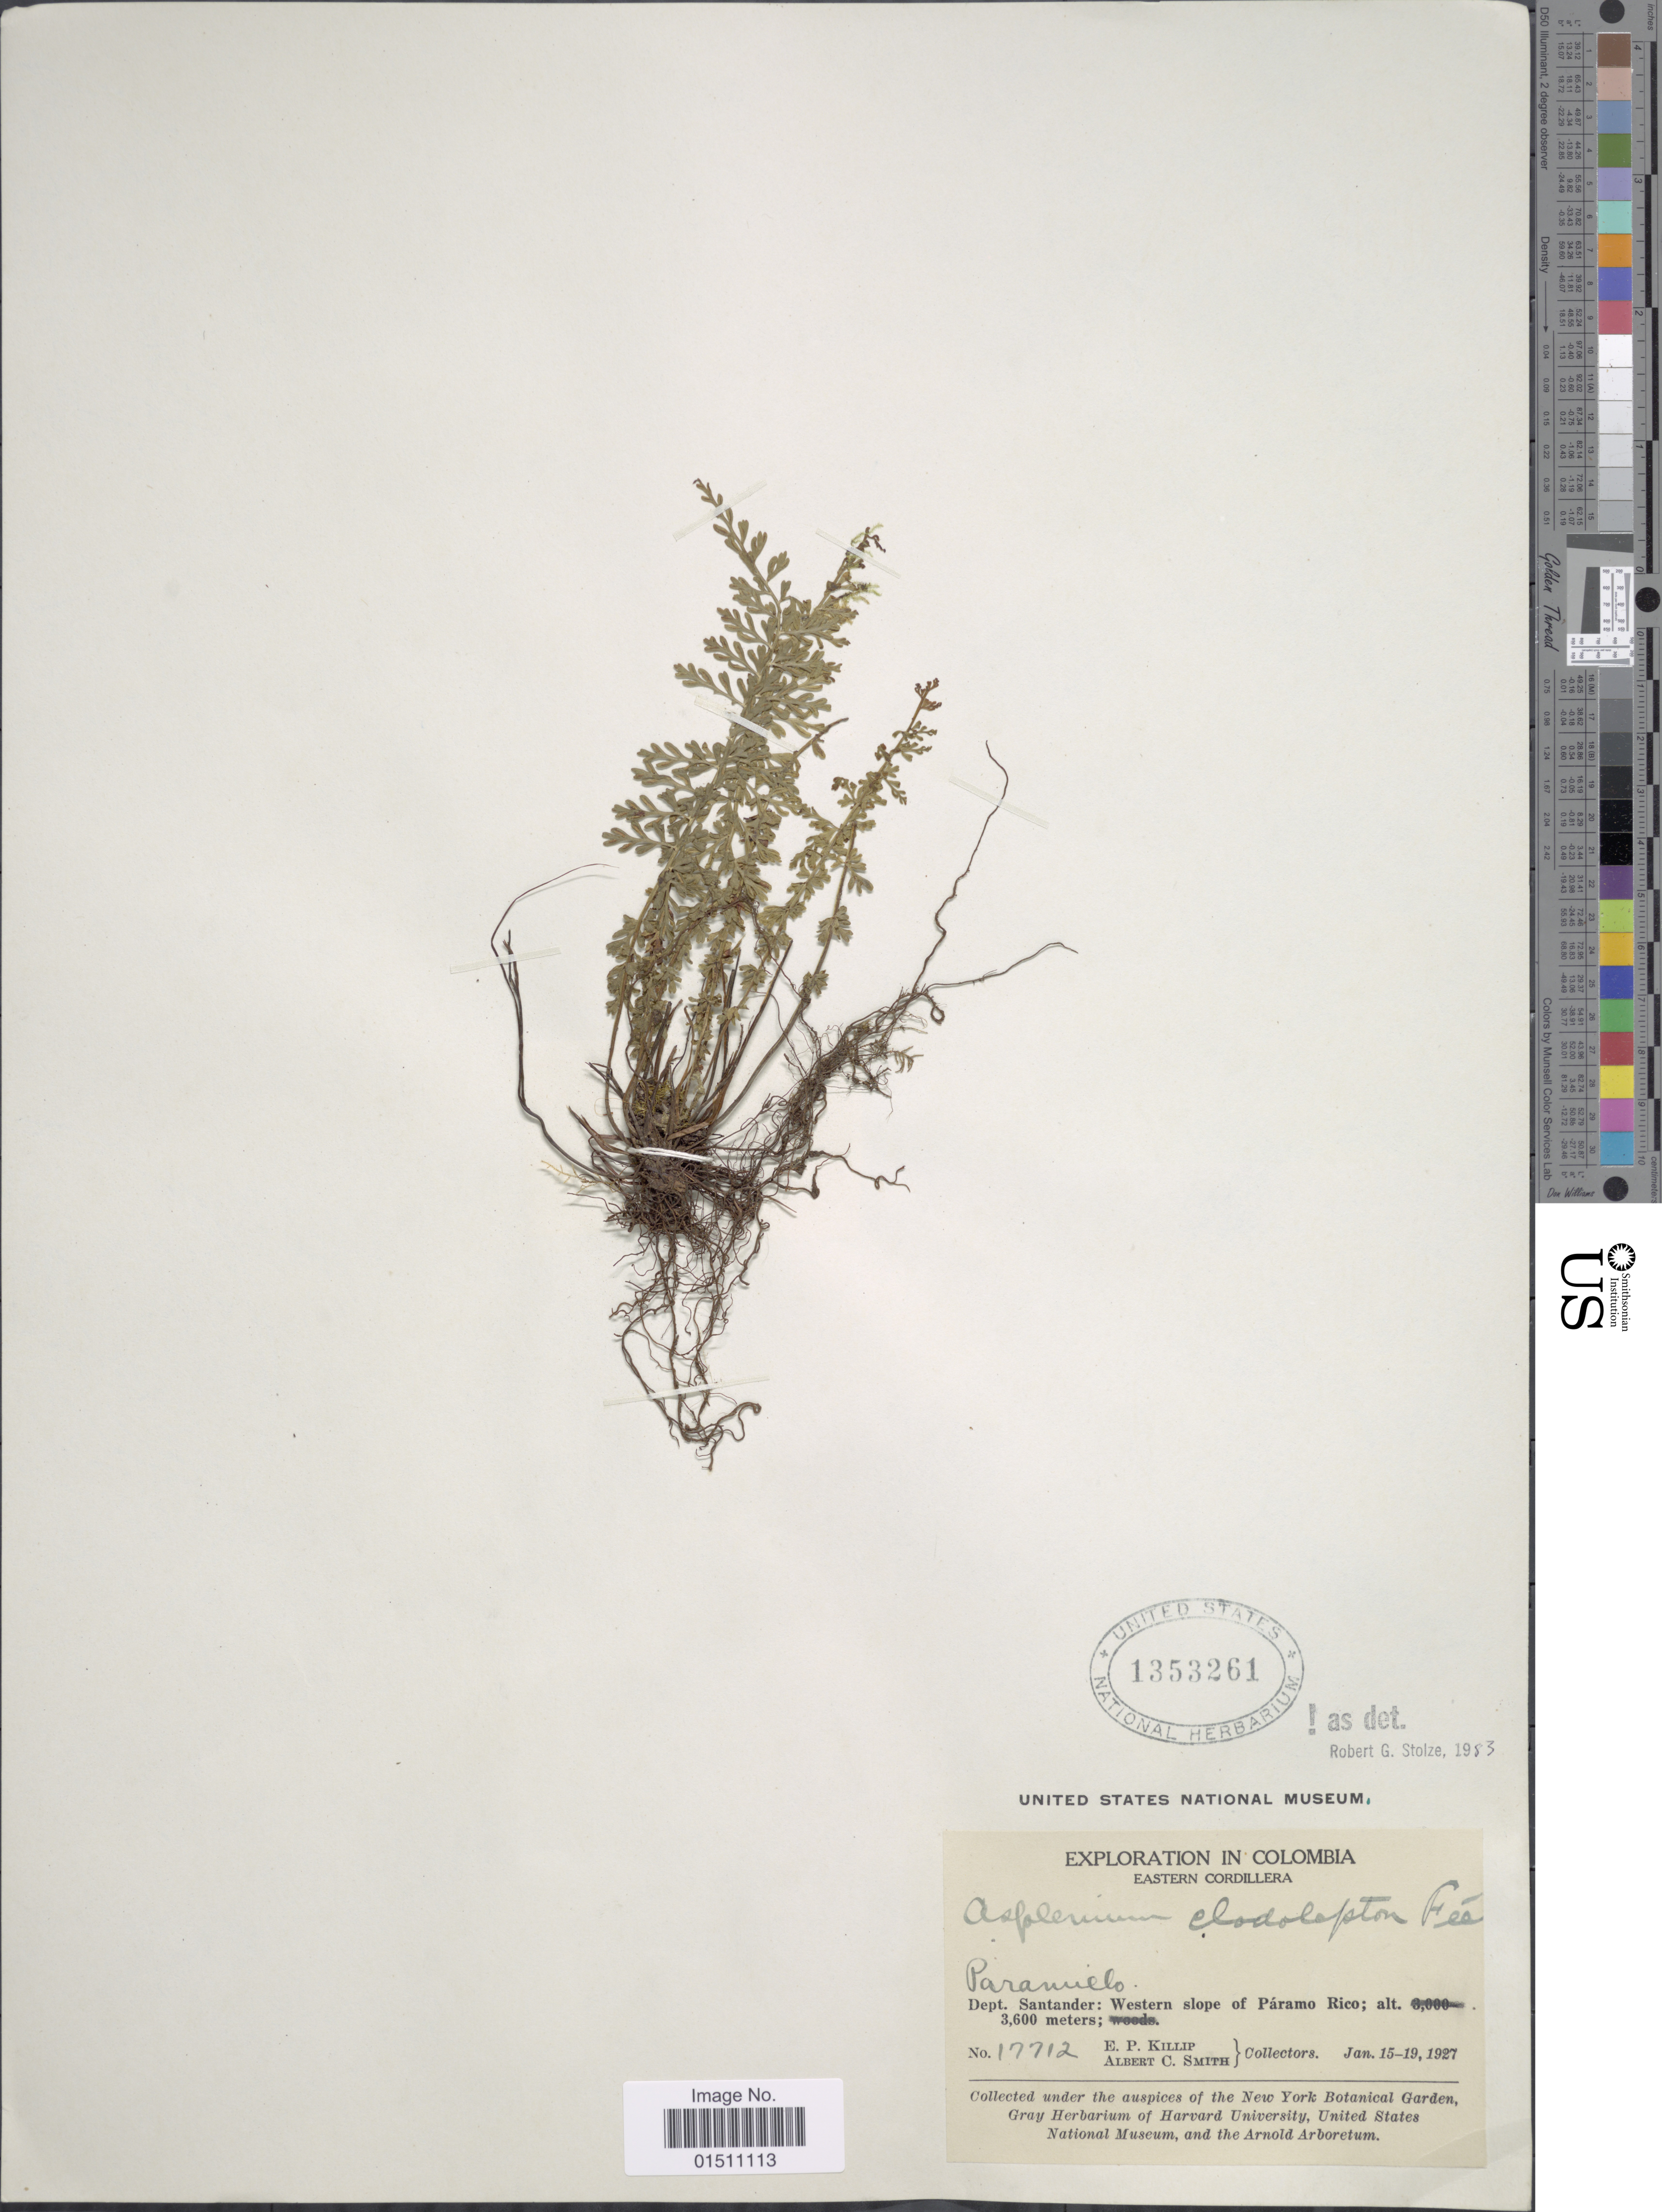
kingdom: Plantae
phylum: Tracheophyta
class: Polypodiopsida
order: Polypodiales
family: Aspleniaceae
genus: Asplenium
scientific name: Asplenium haenkeanum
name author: (C. Presl) Hieron.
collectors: E. P. Killip & A. C. Smith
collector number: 17712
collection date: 1927-01-15/1927-01-19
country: Colombia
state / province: Santander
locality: Colombia, Eastern Cordillera, Dept. Santander: Western slope of Páramo Rico.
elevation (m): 3600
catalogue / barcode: US 1353261